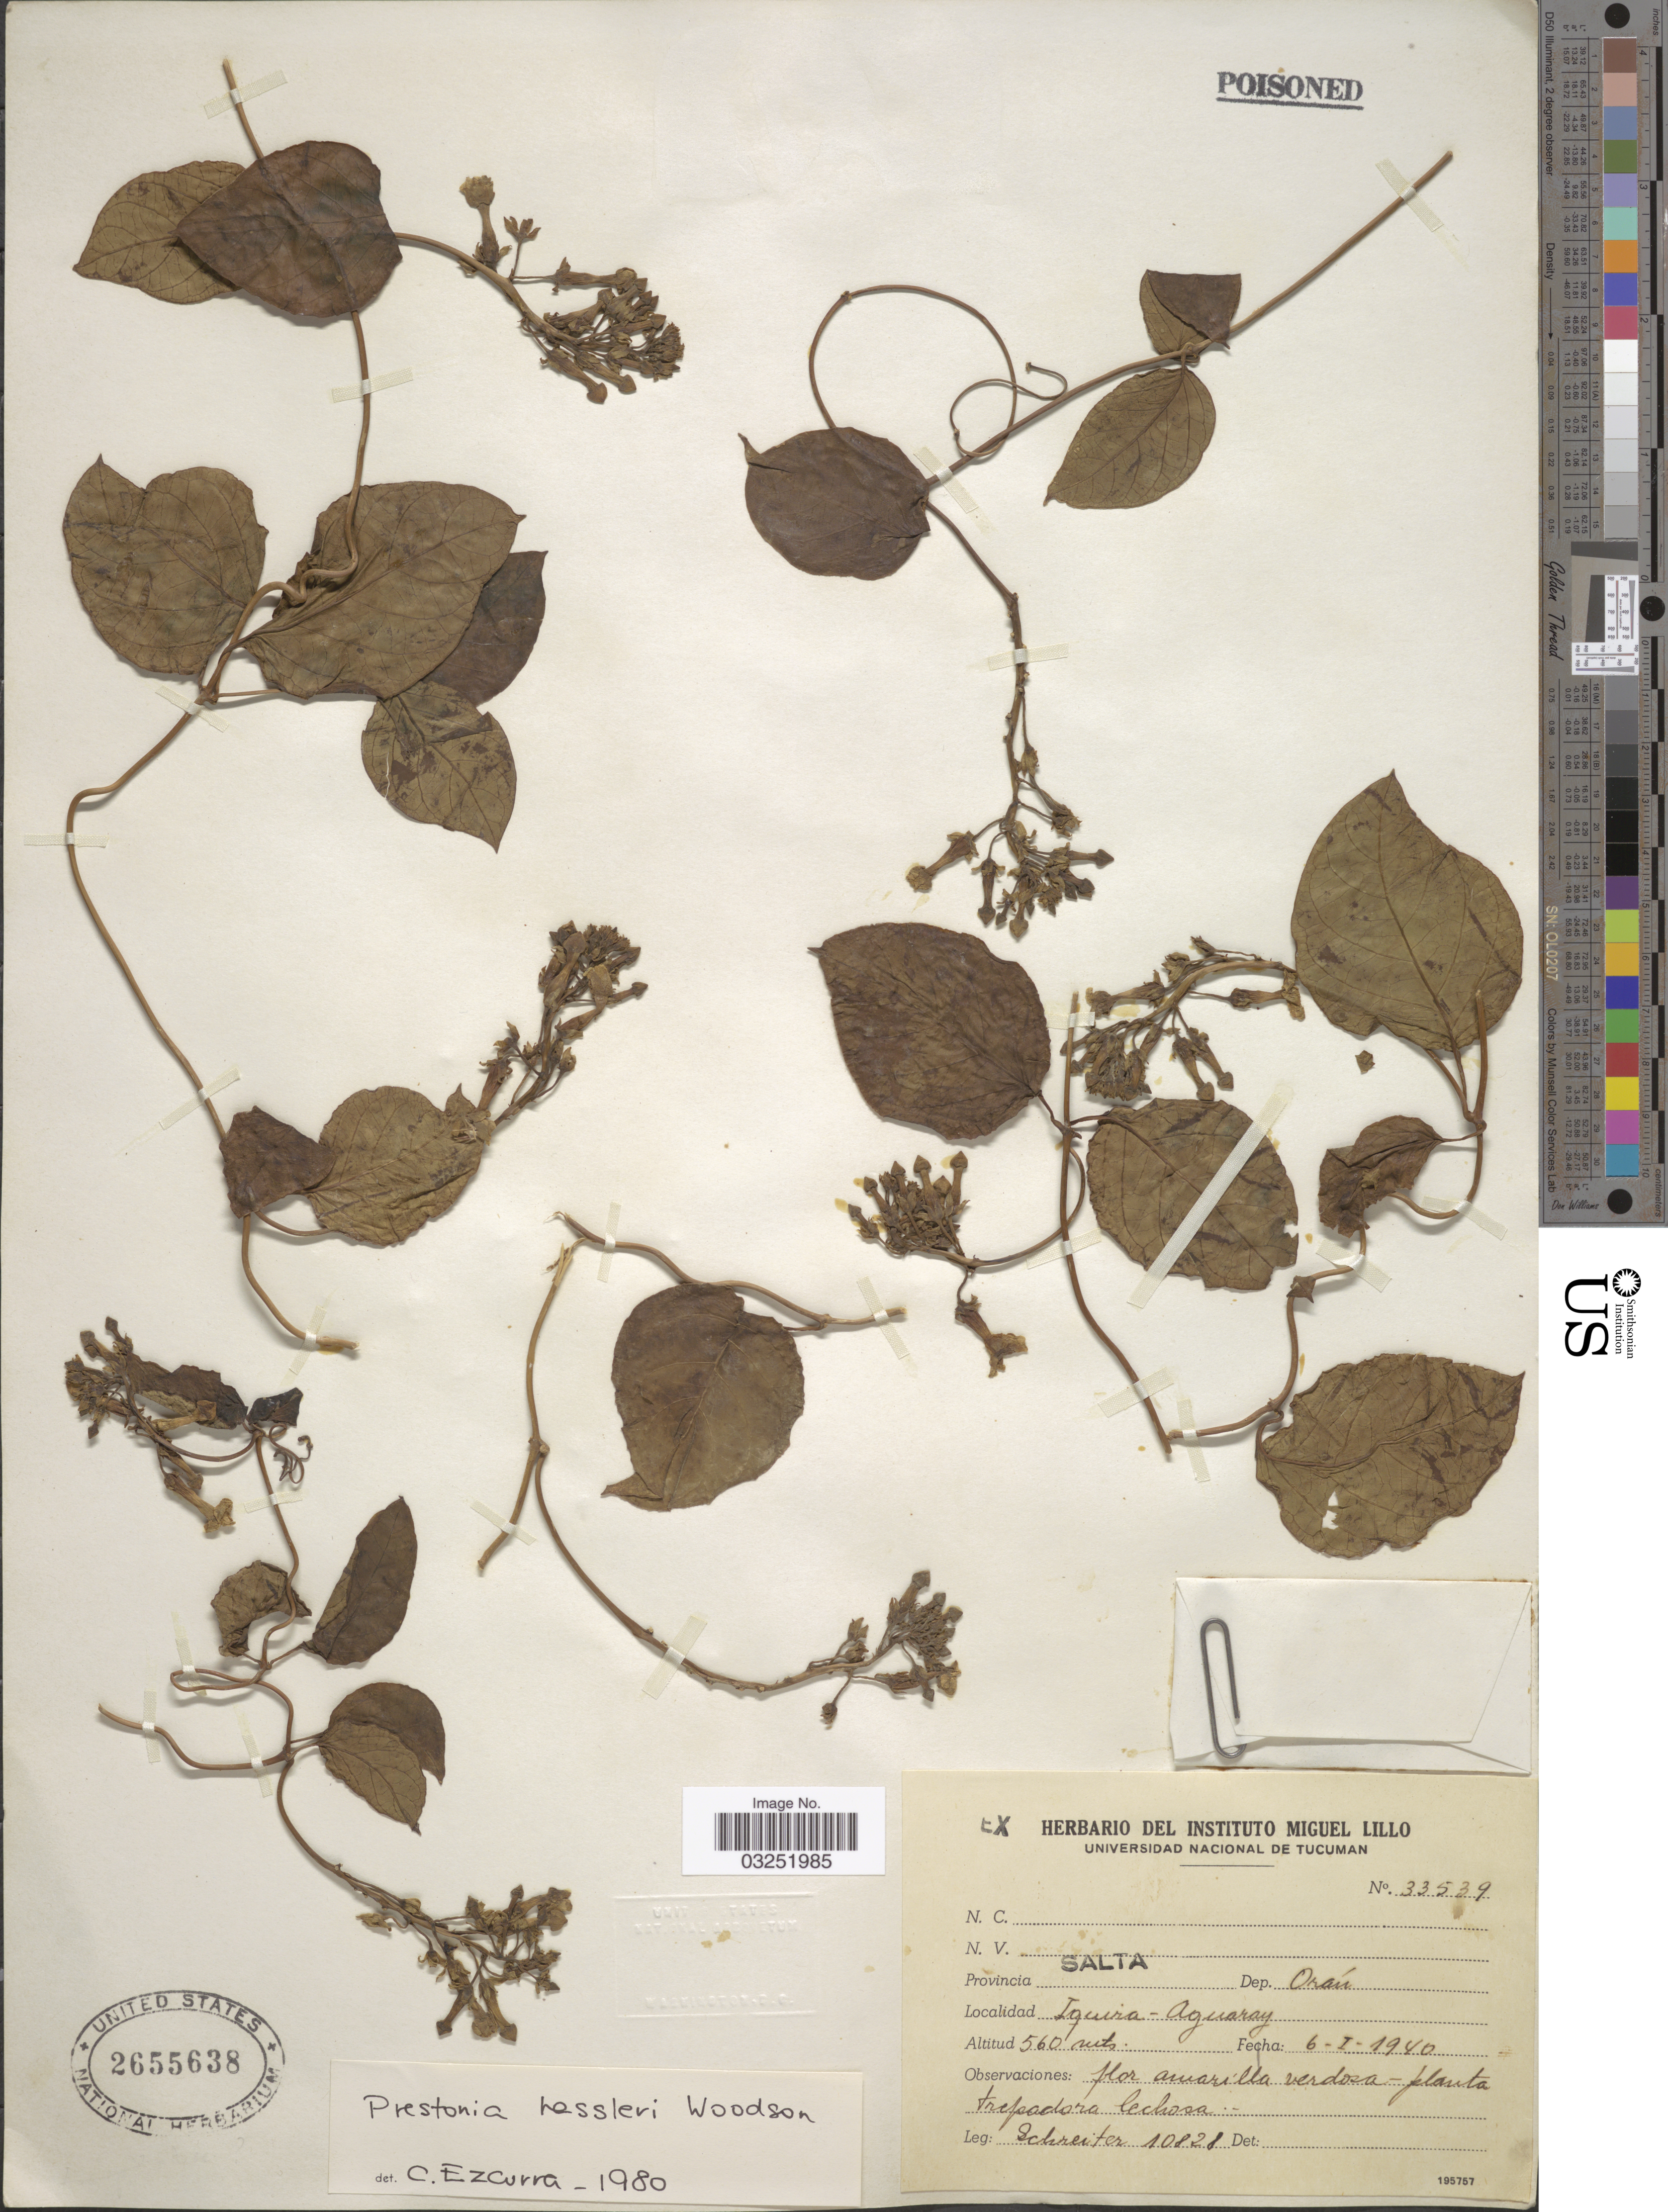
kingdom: Plantae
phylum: Tracheophyta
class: Magnoliopsida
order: Gentianales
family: Apocynaceae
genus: Prestonia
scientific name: Prestonia hassleri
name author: Woodson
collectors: -. Schreiter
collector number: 10828/33539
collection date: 1940-01-06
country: Argentina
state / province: Salta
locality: Dep. Orán. Iguira-Aguaray.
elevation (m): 560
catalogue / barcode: US 2655638